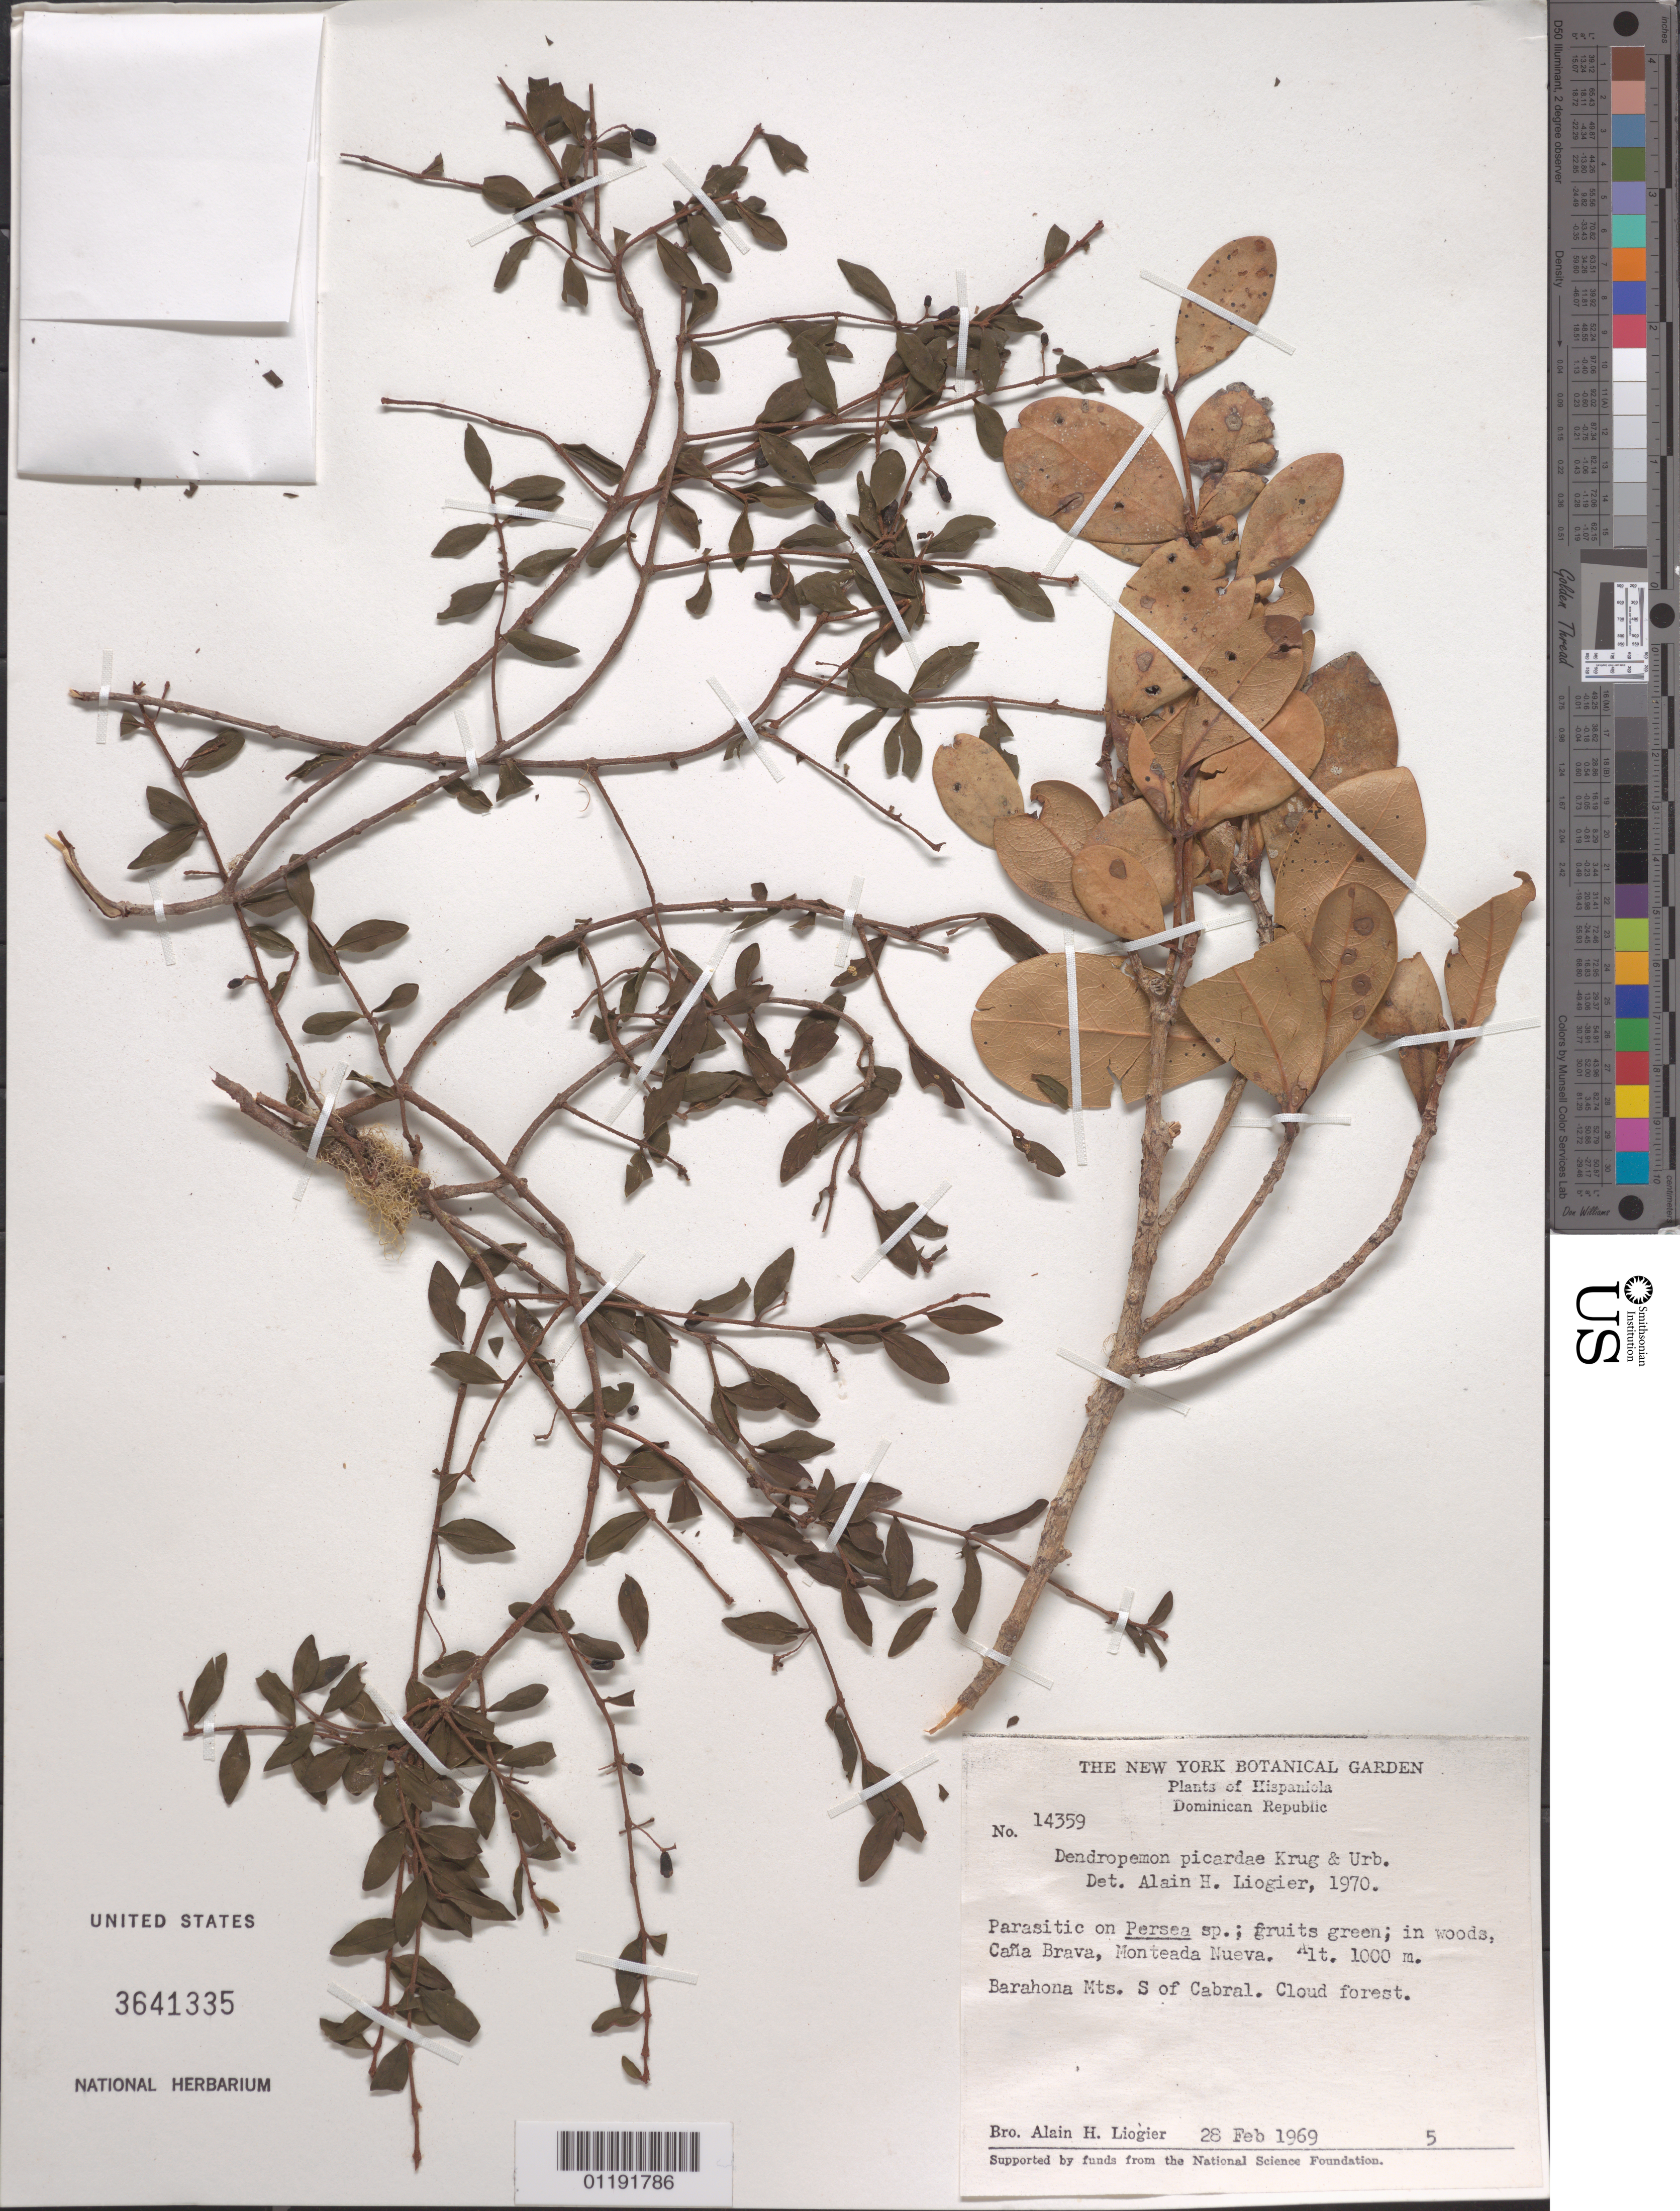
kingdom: Plantae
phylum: Tracheophyta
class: Magnoliopsida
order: Santalales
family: Loranthaceae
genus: Dendropemon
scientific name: Dendropemon picardae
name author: Krug & Urb.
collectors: A. H. Liogier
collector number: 14359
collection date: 1969-02-28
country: Dominican Republic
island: Hispaniola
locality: Barahona Mts., Monteada Nueva, Cana Brava, S of Cabral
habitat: Cloud forest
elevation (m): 1000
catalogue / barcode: US 3641335